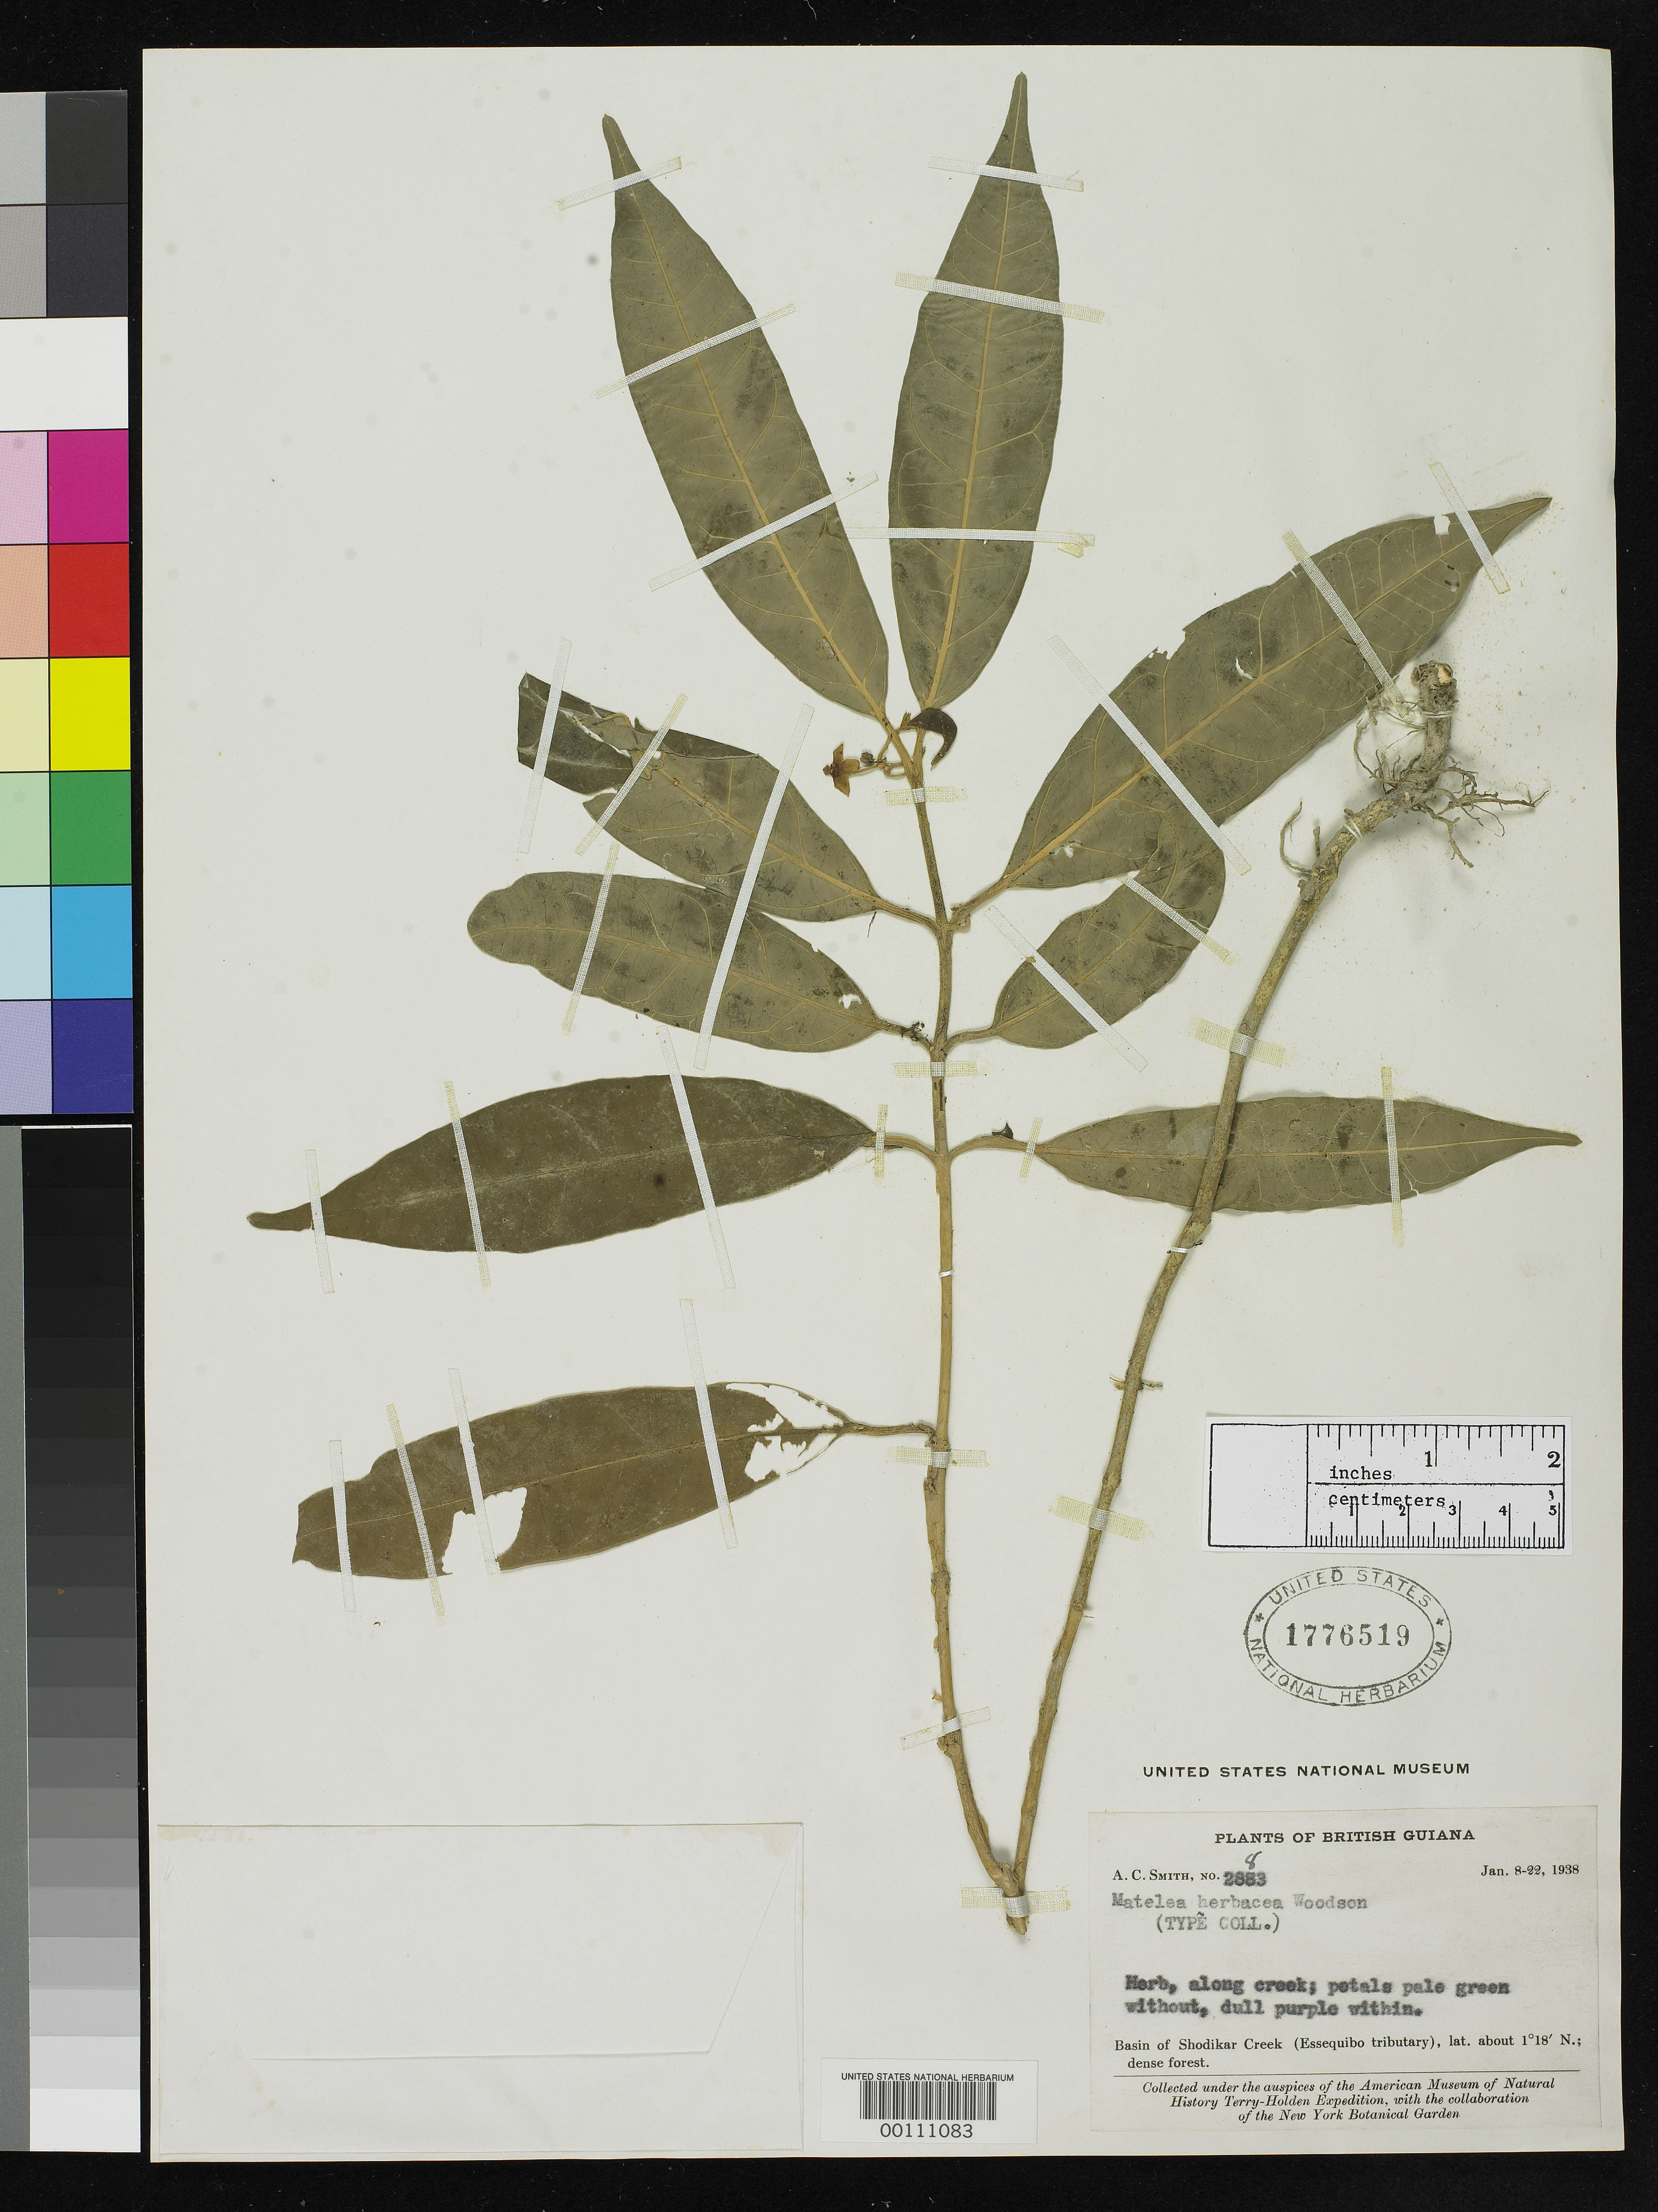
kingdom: Plantae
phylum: Tracheophyta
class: Magnoliopsida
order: Gentianales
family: Apocynaceae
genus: Matelea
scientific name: Matelea herbacea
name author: Woodson in A.C. Sm.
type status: Isotype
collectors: A. C. Smith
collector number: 2883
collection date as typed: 08 Jan 1938 to 22 Jan 1938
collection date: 1938-01-08/1938-01-22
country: Guyana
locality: Shodikar Creek Basin.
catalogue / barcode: US 1776519